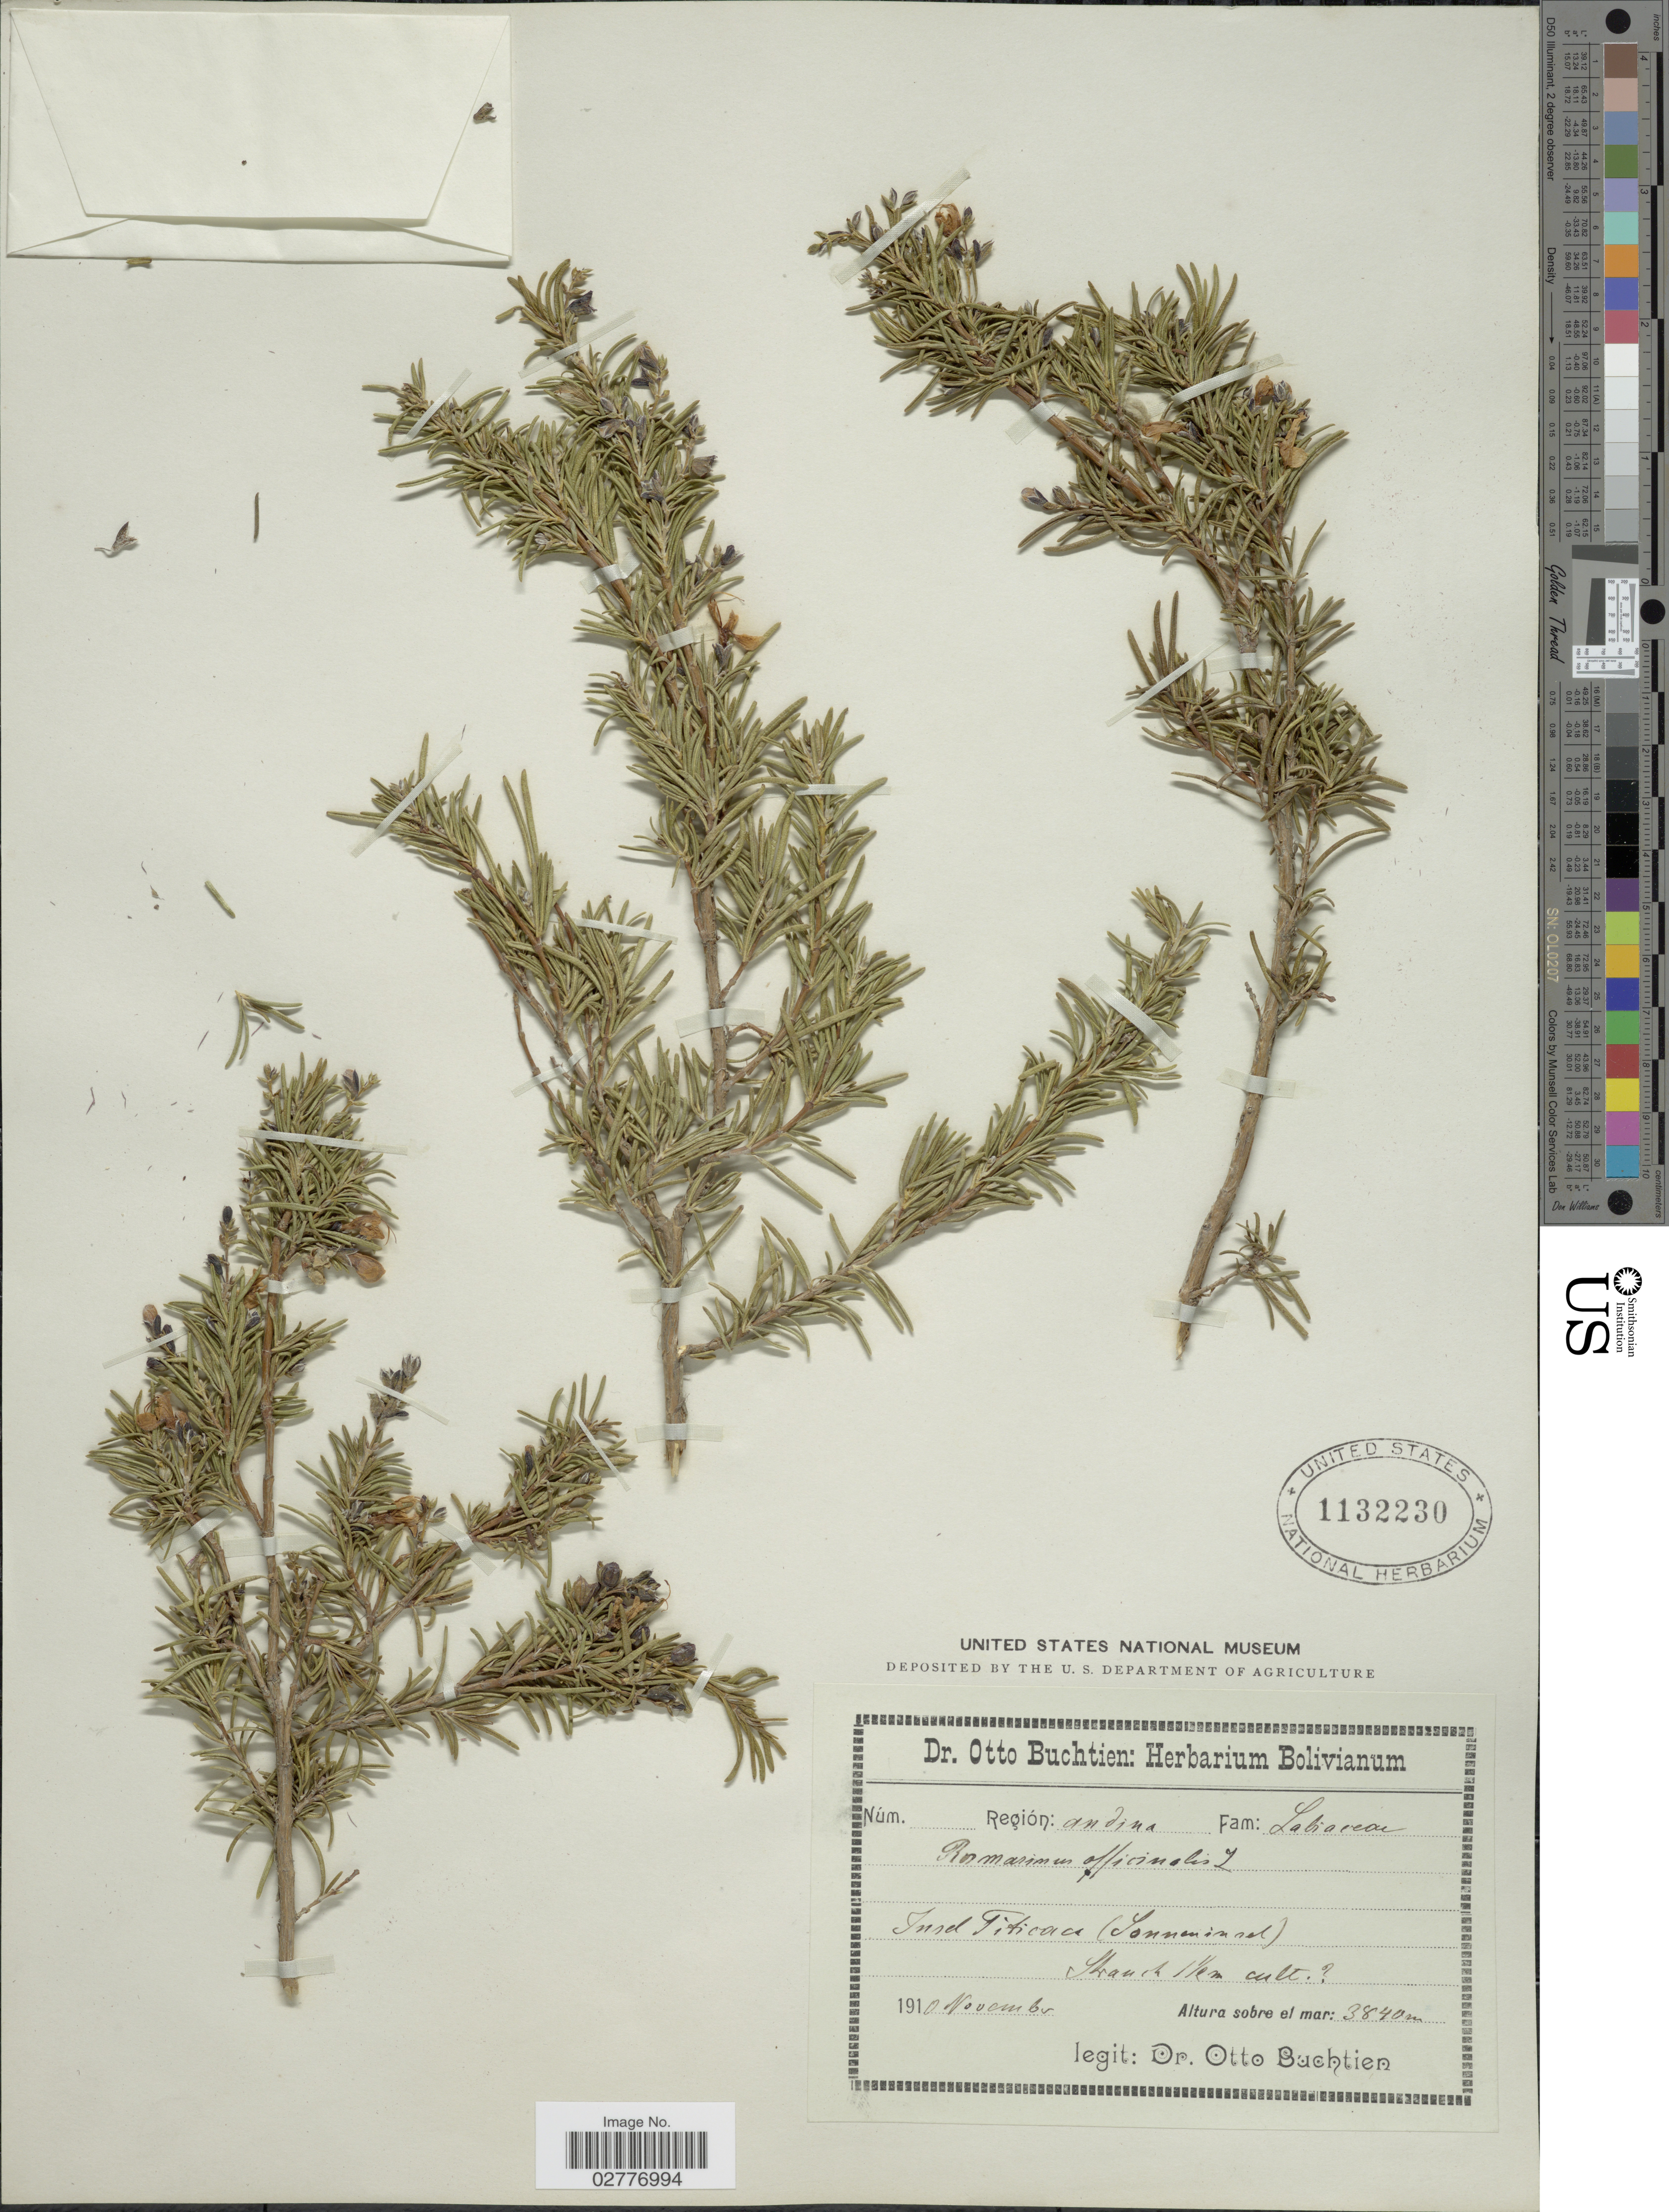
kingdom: Plantae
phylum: Tracheophyta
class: Magnoliopsida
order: Lamiales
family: Lamiaceae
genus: Rosmarinus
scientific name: Rosmarinus officinalis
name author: L.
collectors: O. Buchtien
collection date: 1910-11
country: Bolivia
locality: Región: Andina. Insel Titicaca (Sonneninsel).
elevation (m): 3840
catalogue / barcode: US 1132230